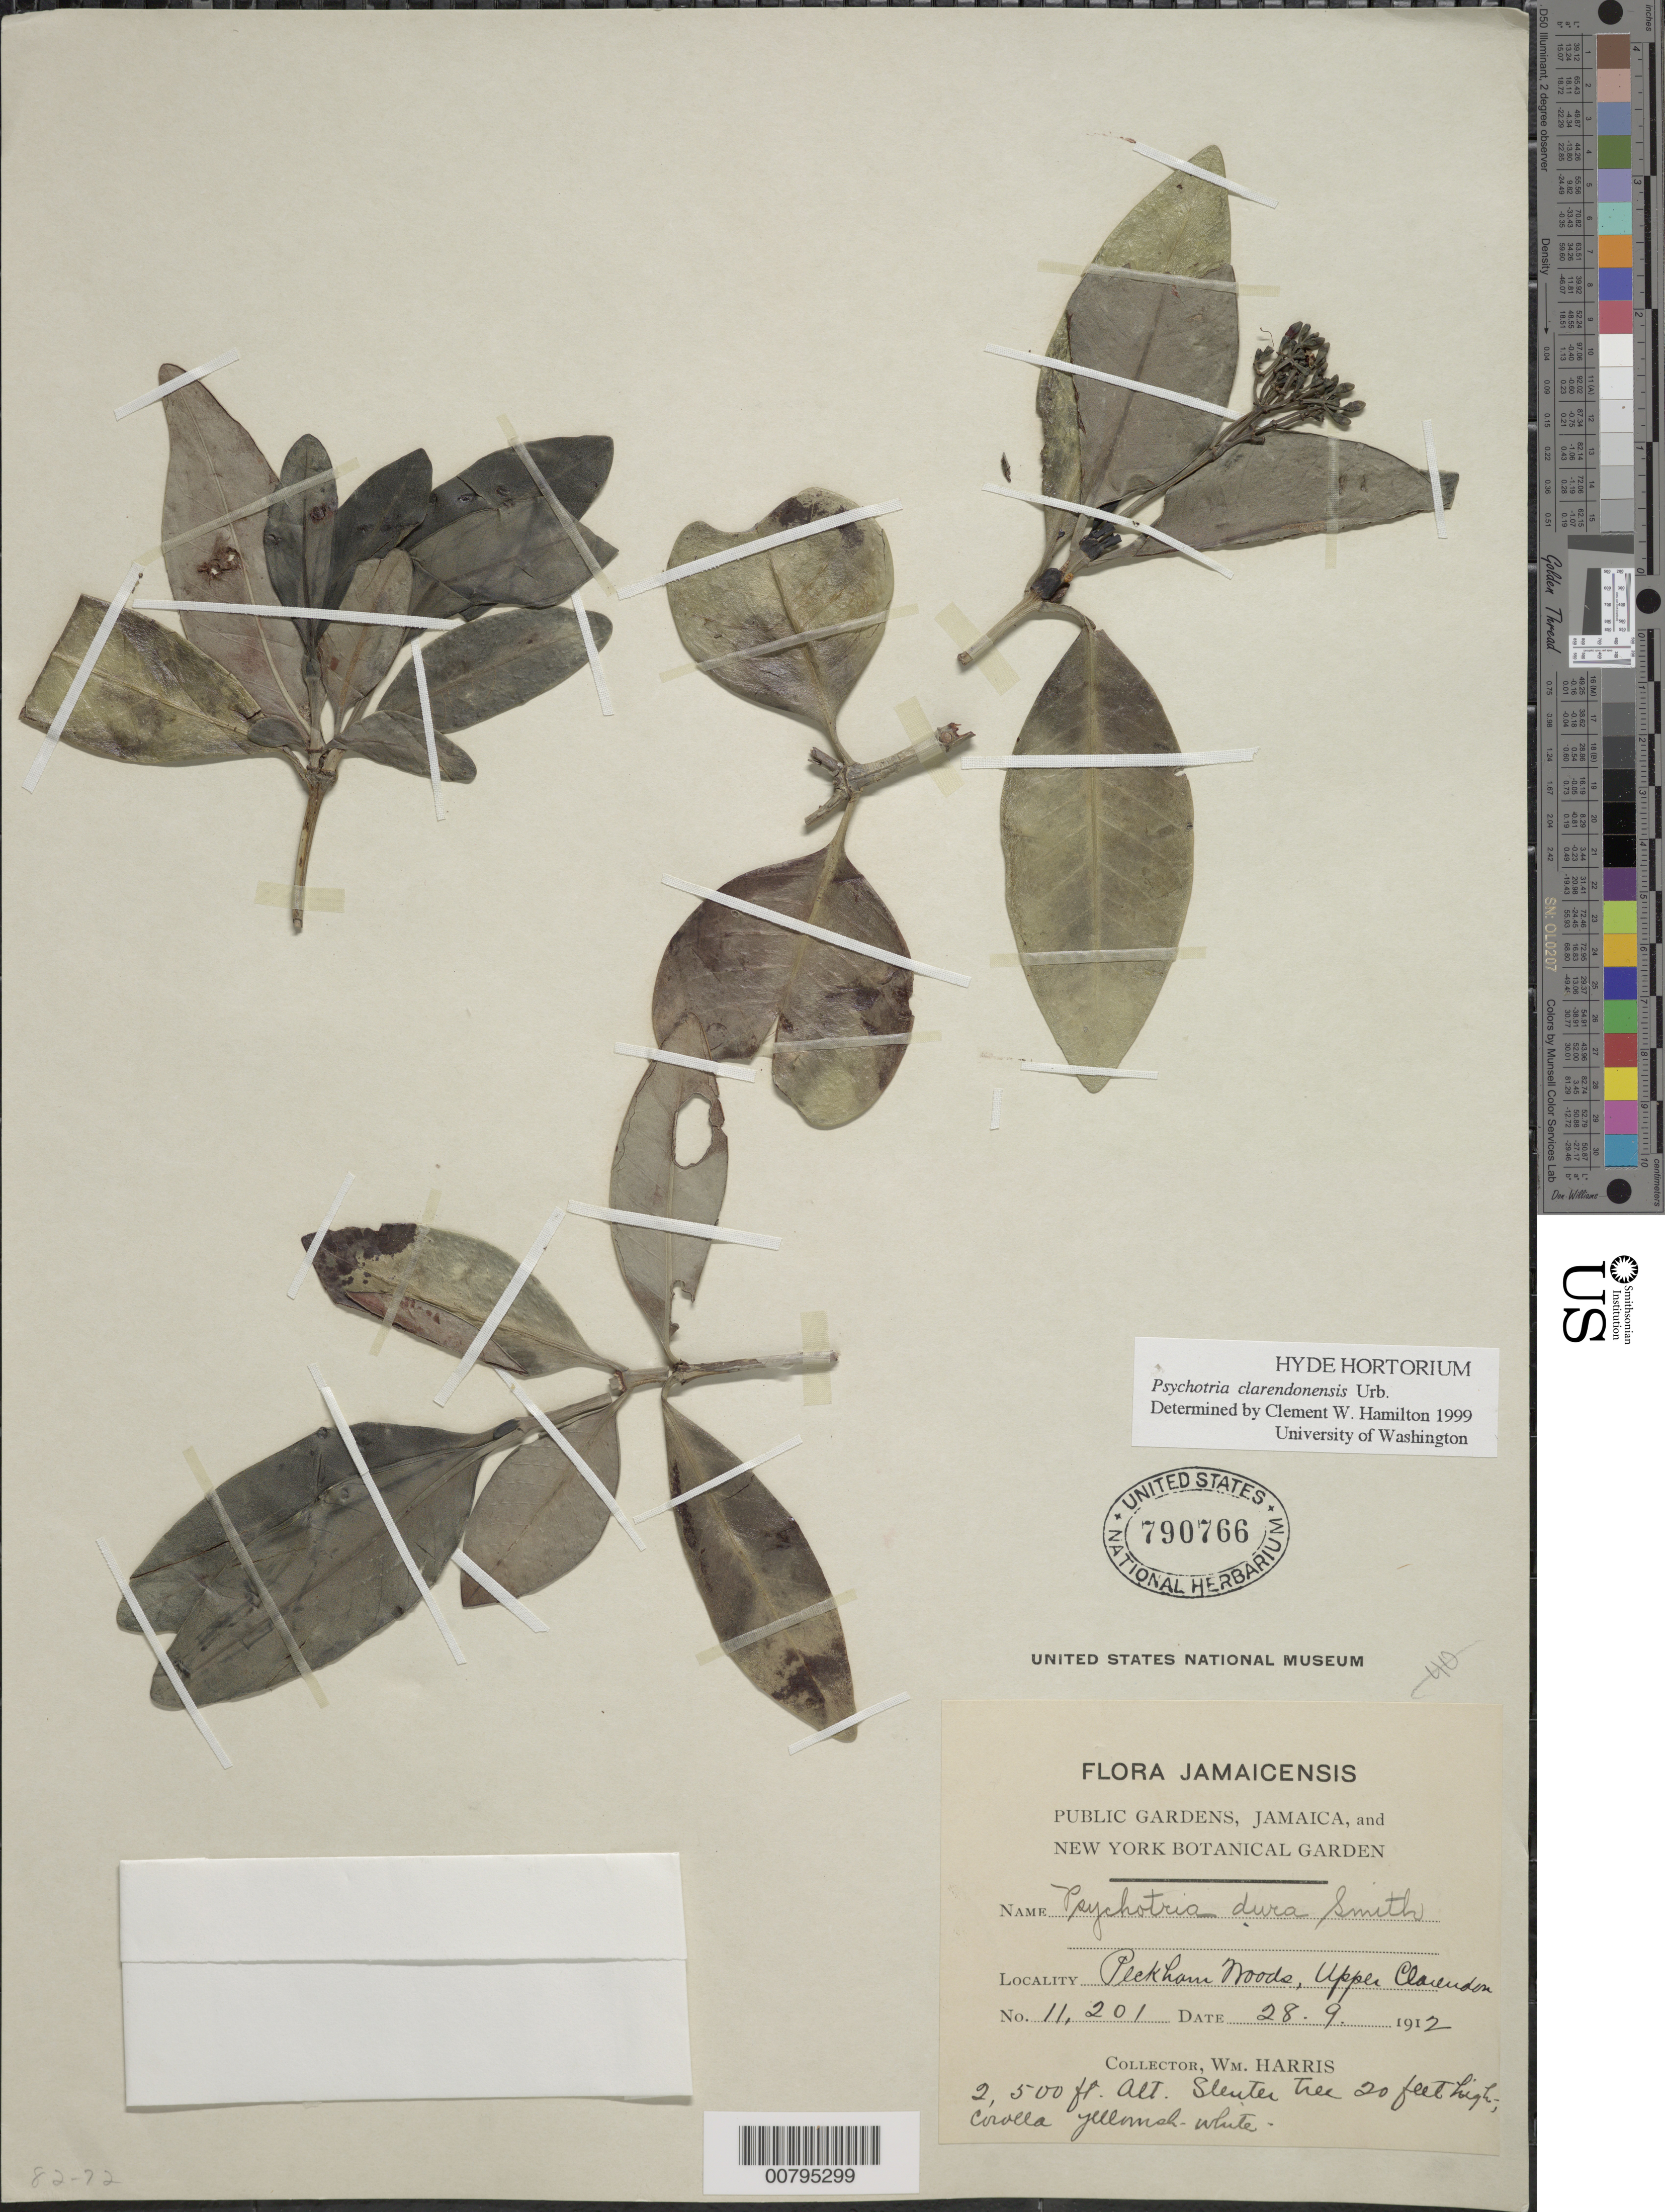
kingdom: Plantae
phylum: Tracheophyta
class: Magnoliopsida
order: Gentianales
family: Rubiaceae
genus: Psychotria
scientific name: Psychotria christii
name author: Urb.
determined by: Hamilton, C. W.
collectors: W. H. Harris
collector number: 11201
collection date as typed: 28 Sep 1912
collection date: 1912-09-28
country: Jamaica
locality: Peckham Woods, Upper Clarendon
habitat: Woods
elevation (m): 762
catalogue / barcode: US 790766